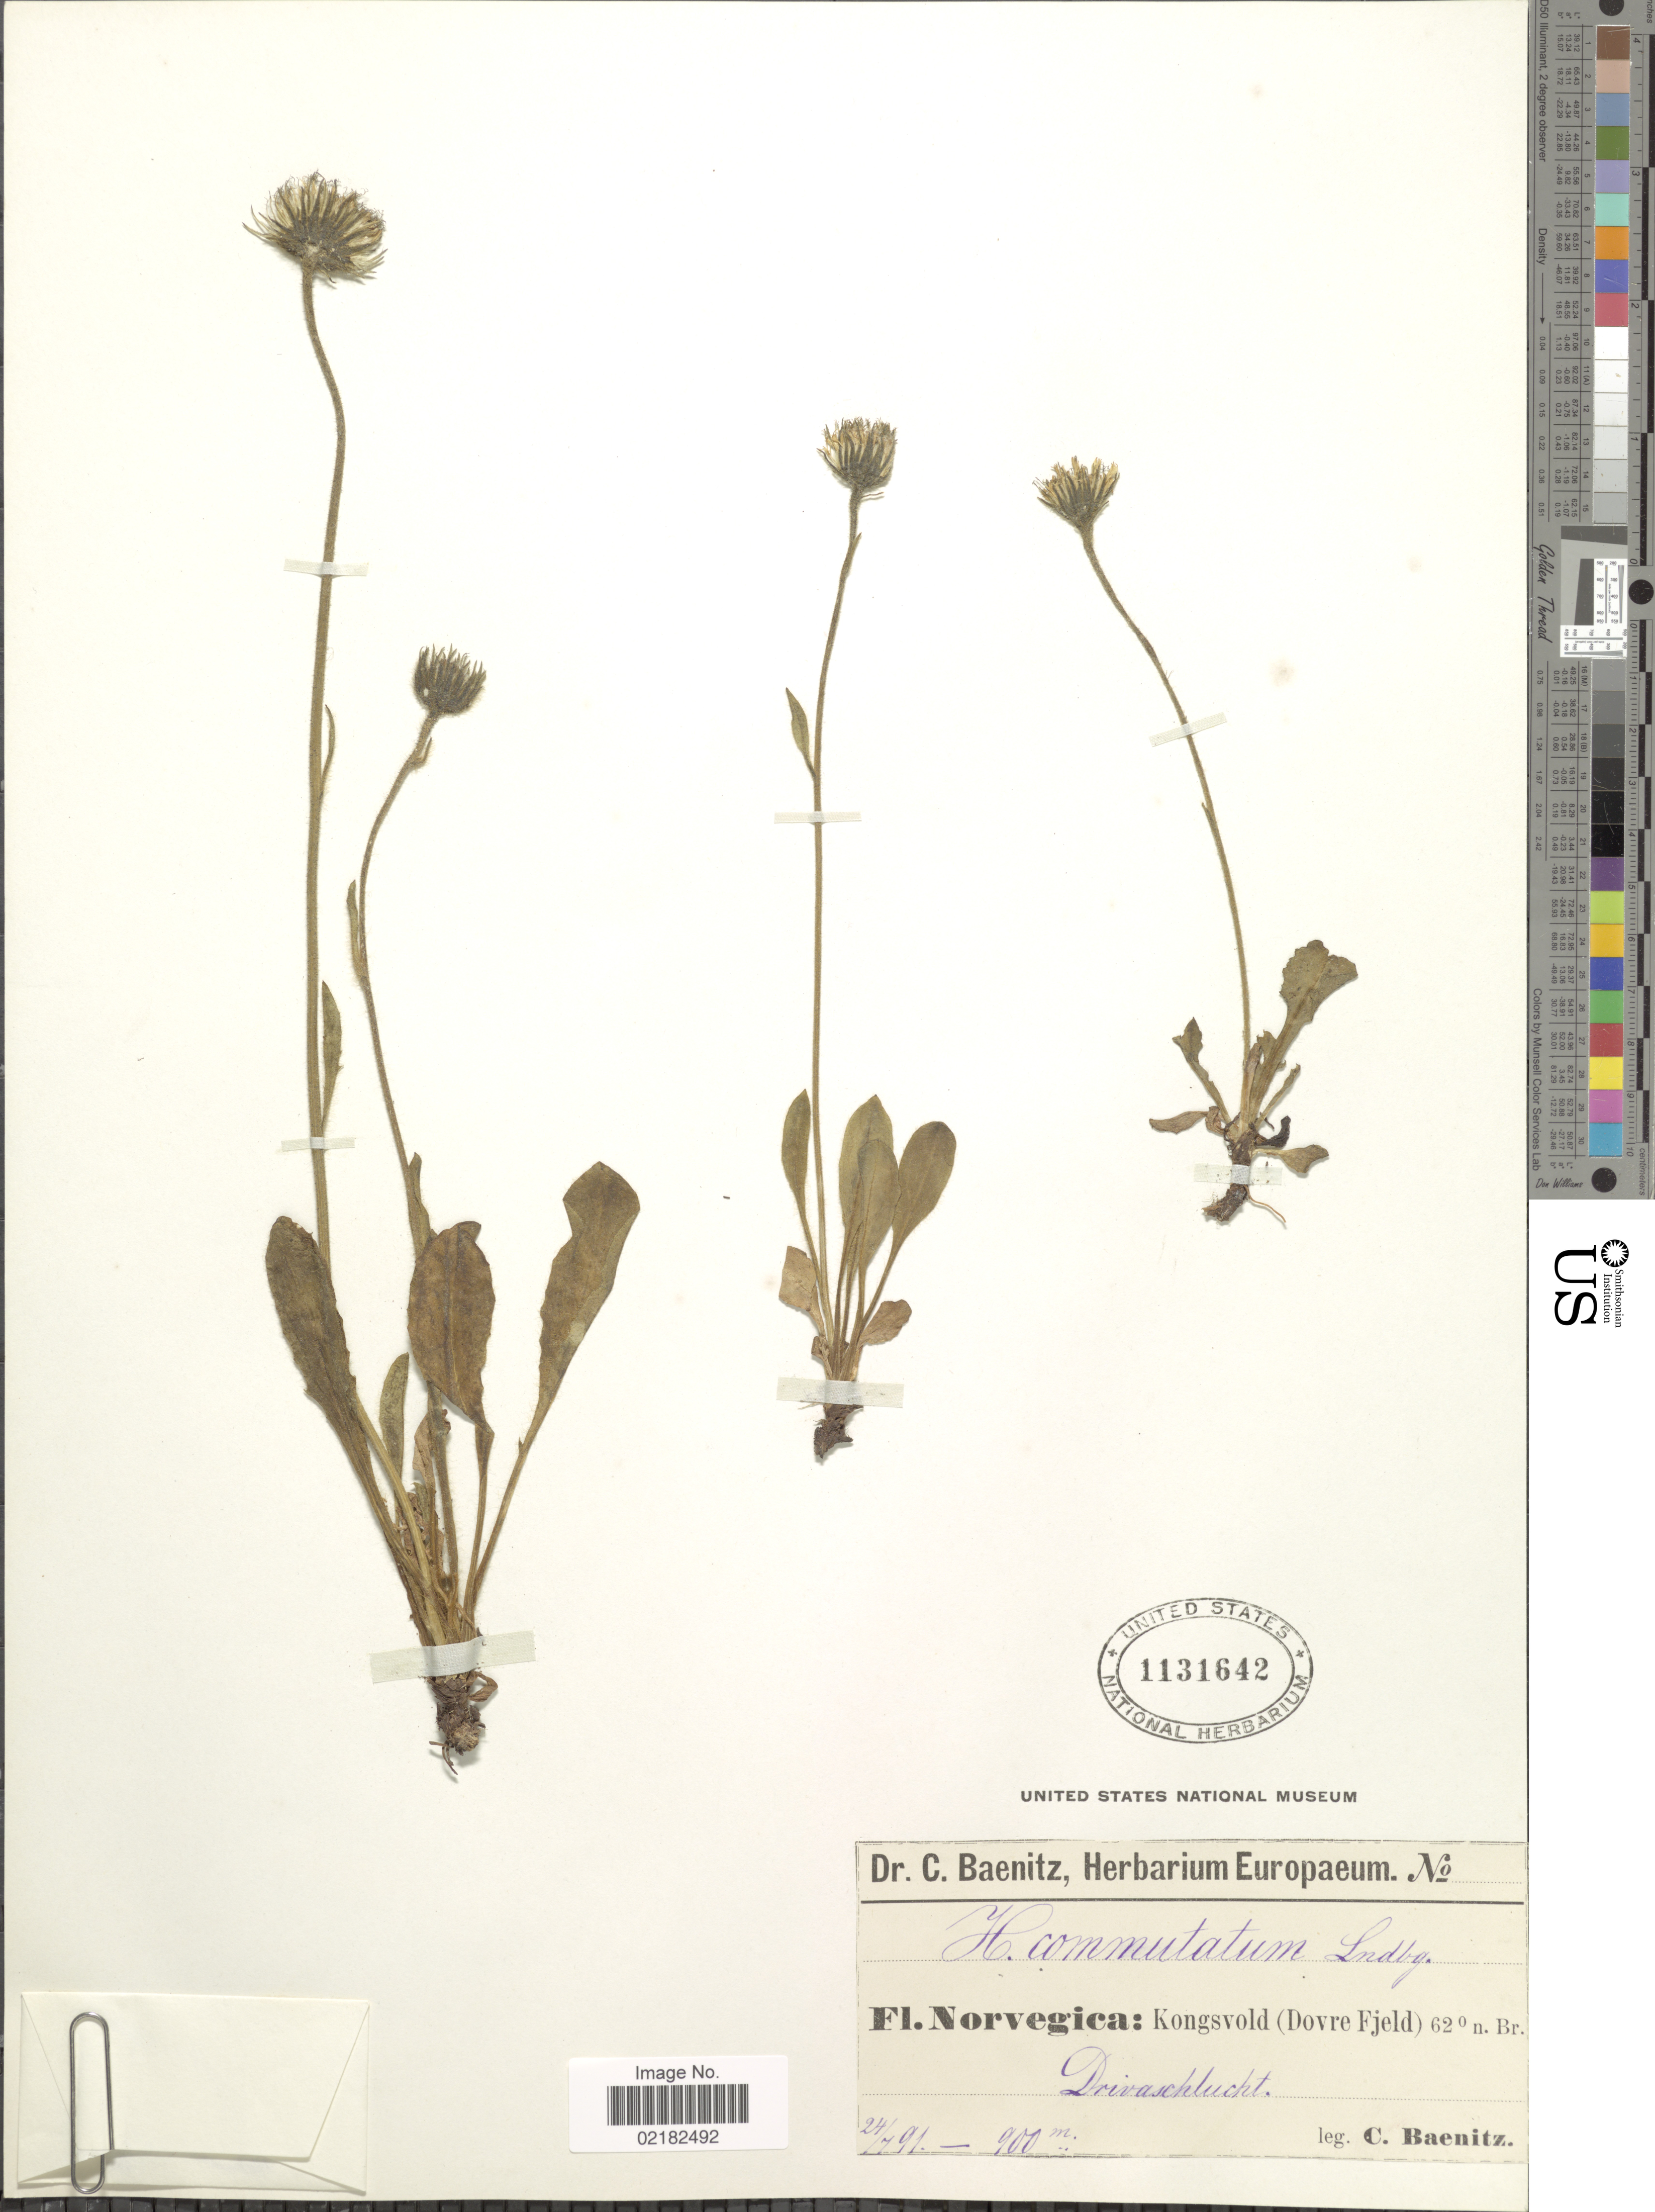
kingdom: Plantae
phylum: Tracheophyta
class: Magnoliopsida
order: Asterales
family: Asteraceae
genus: Hieracium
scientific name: Hieracium commutatum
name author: Beck ex Lindeb.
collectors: C. G. Baenitz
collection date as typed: Transcribed d/m/y: 24/7/91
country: Norway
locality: Norvegic, Kongsvold (Dovre Fjeld), Drivaschlucht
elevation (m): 900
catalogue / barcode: US 1131642